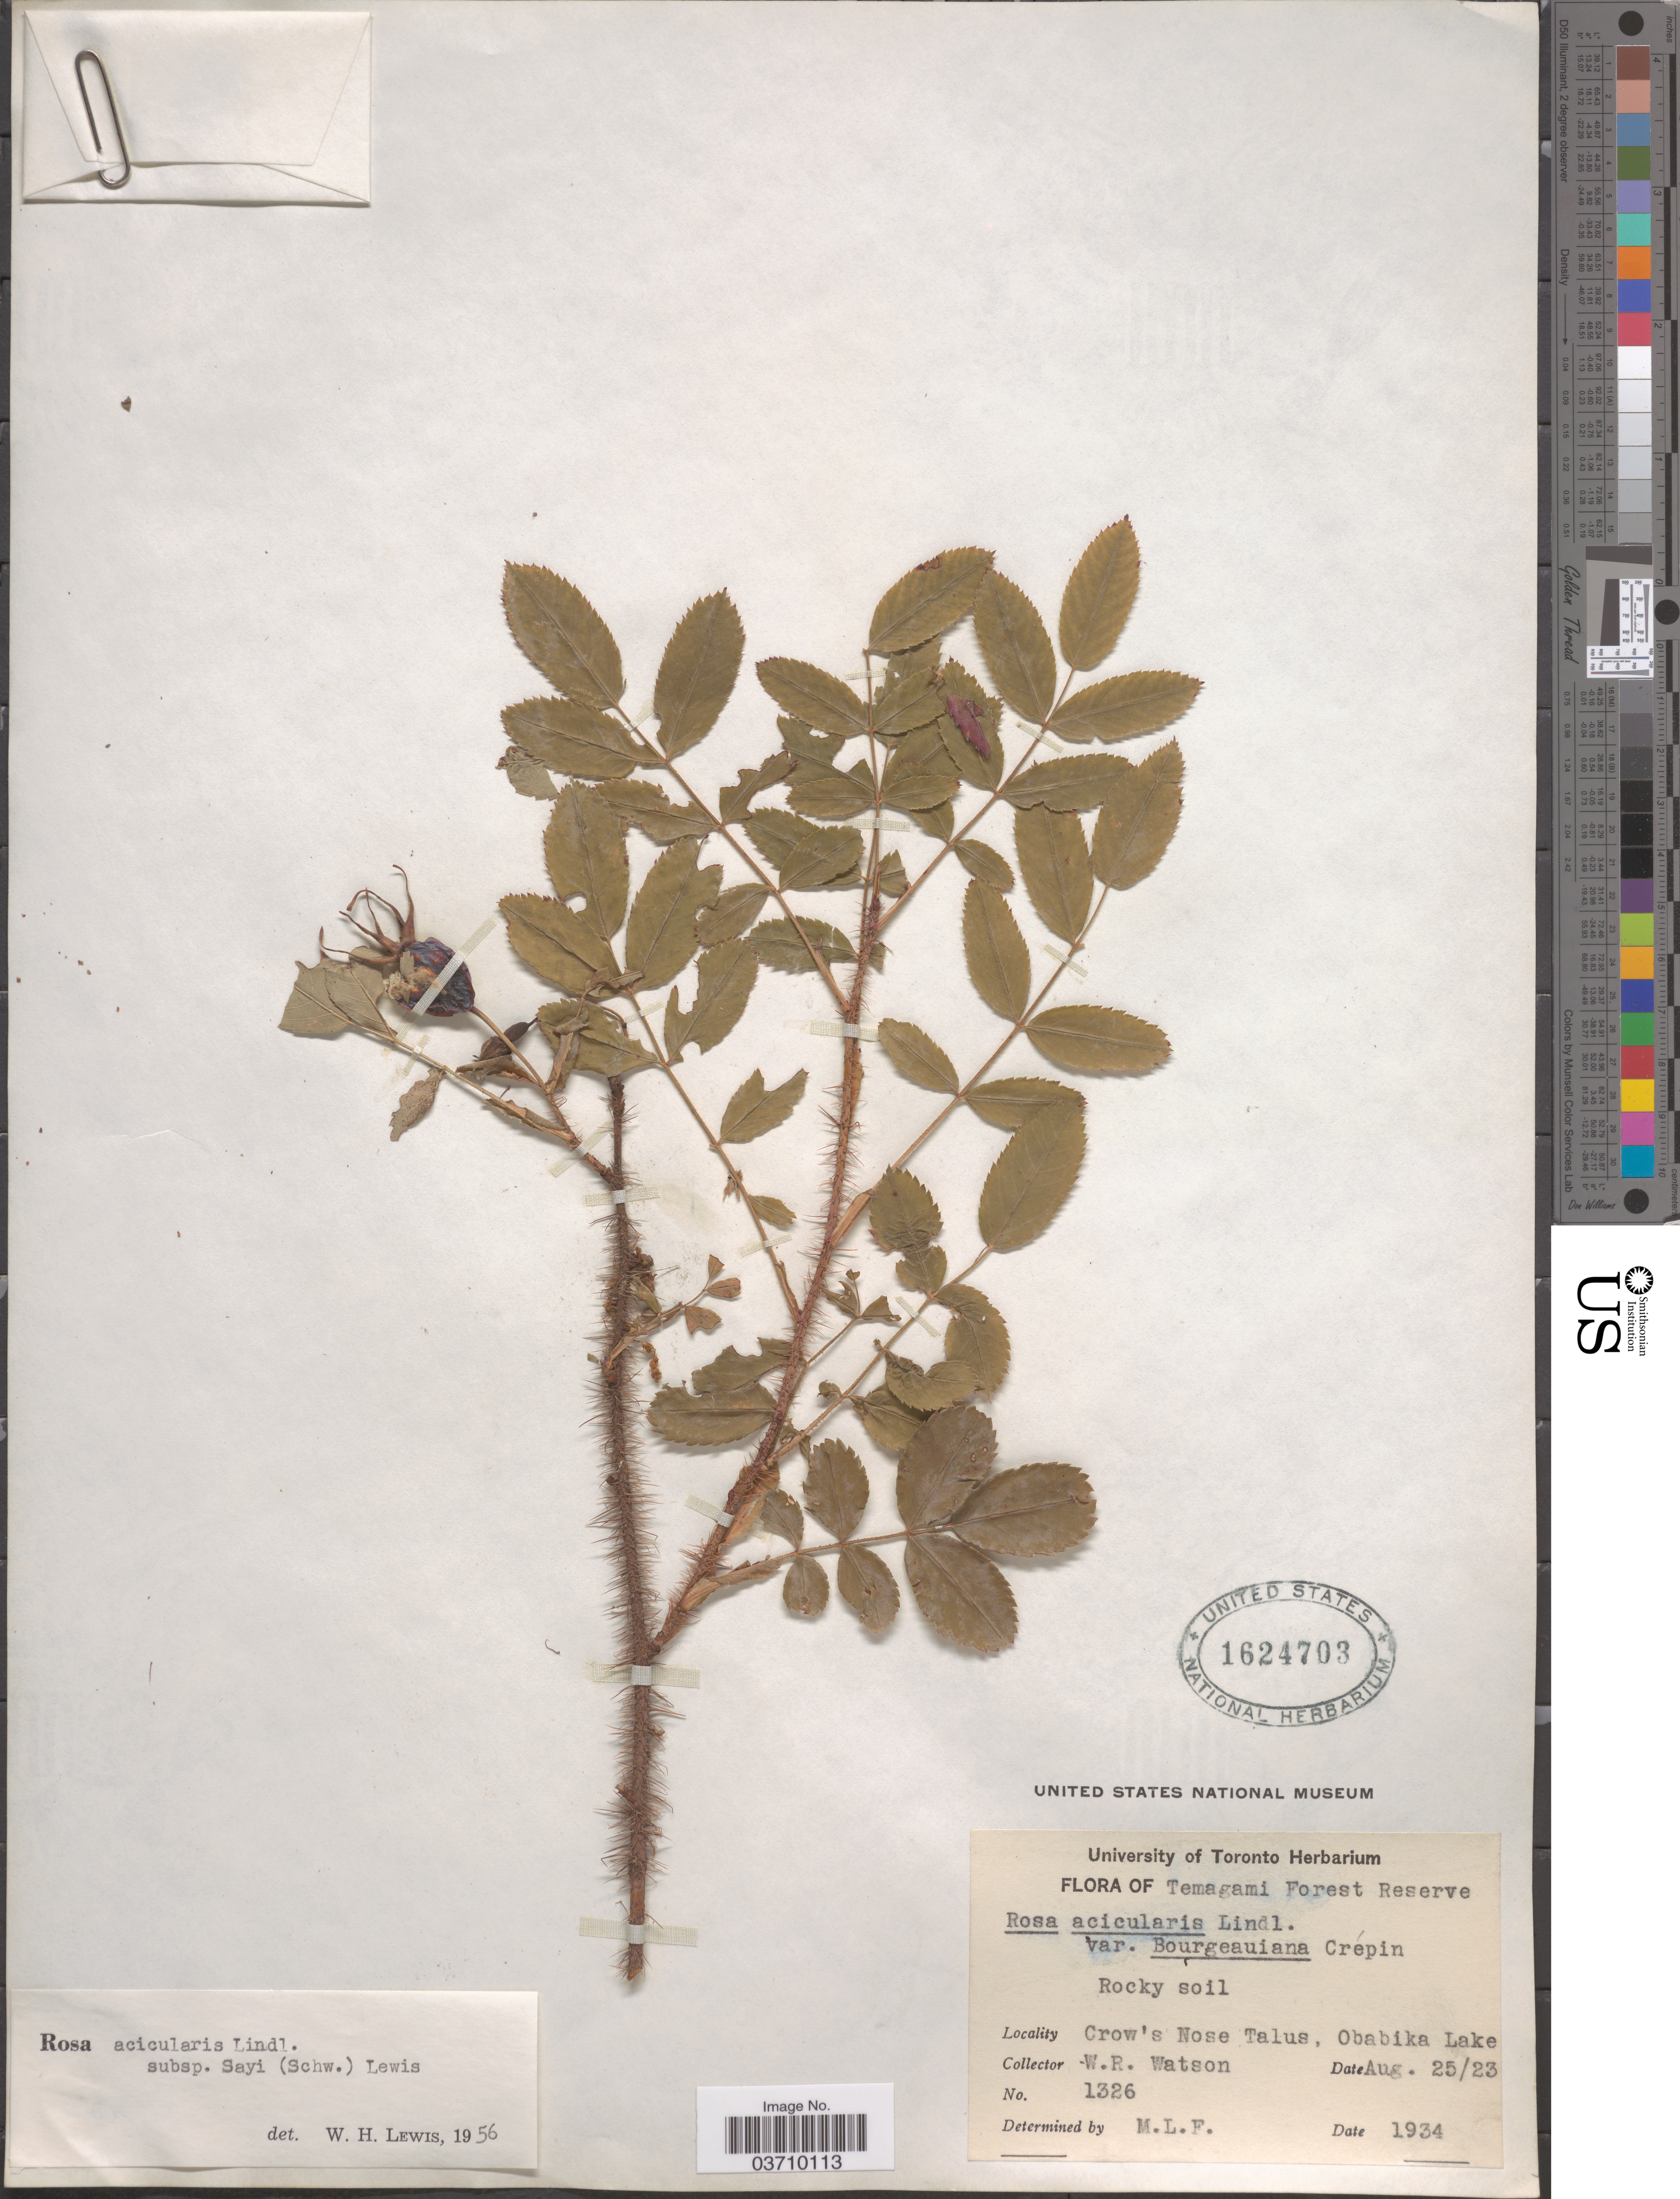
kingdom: Plantae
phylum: Tracheophyta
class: Magnoliopsida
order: Rosales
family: Rosaceae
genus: Rosa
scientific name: Rosa acicularis var. sayi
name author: (Schwein.) Rehder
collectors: W. R. Watson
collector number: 1326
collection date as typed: Transcribed d/m/y: 25/8/23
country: Canada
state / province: Ontario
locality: Temagami Forest Reserve. Crow's Nose Talus, Obabika Lake.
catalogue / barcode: US 1624703